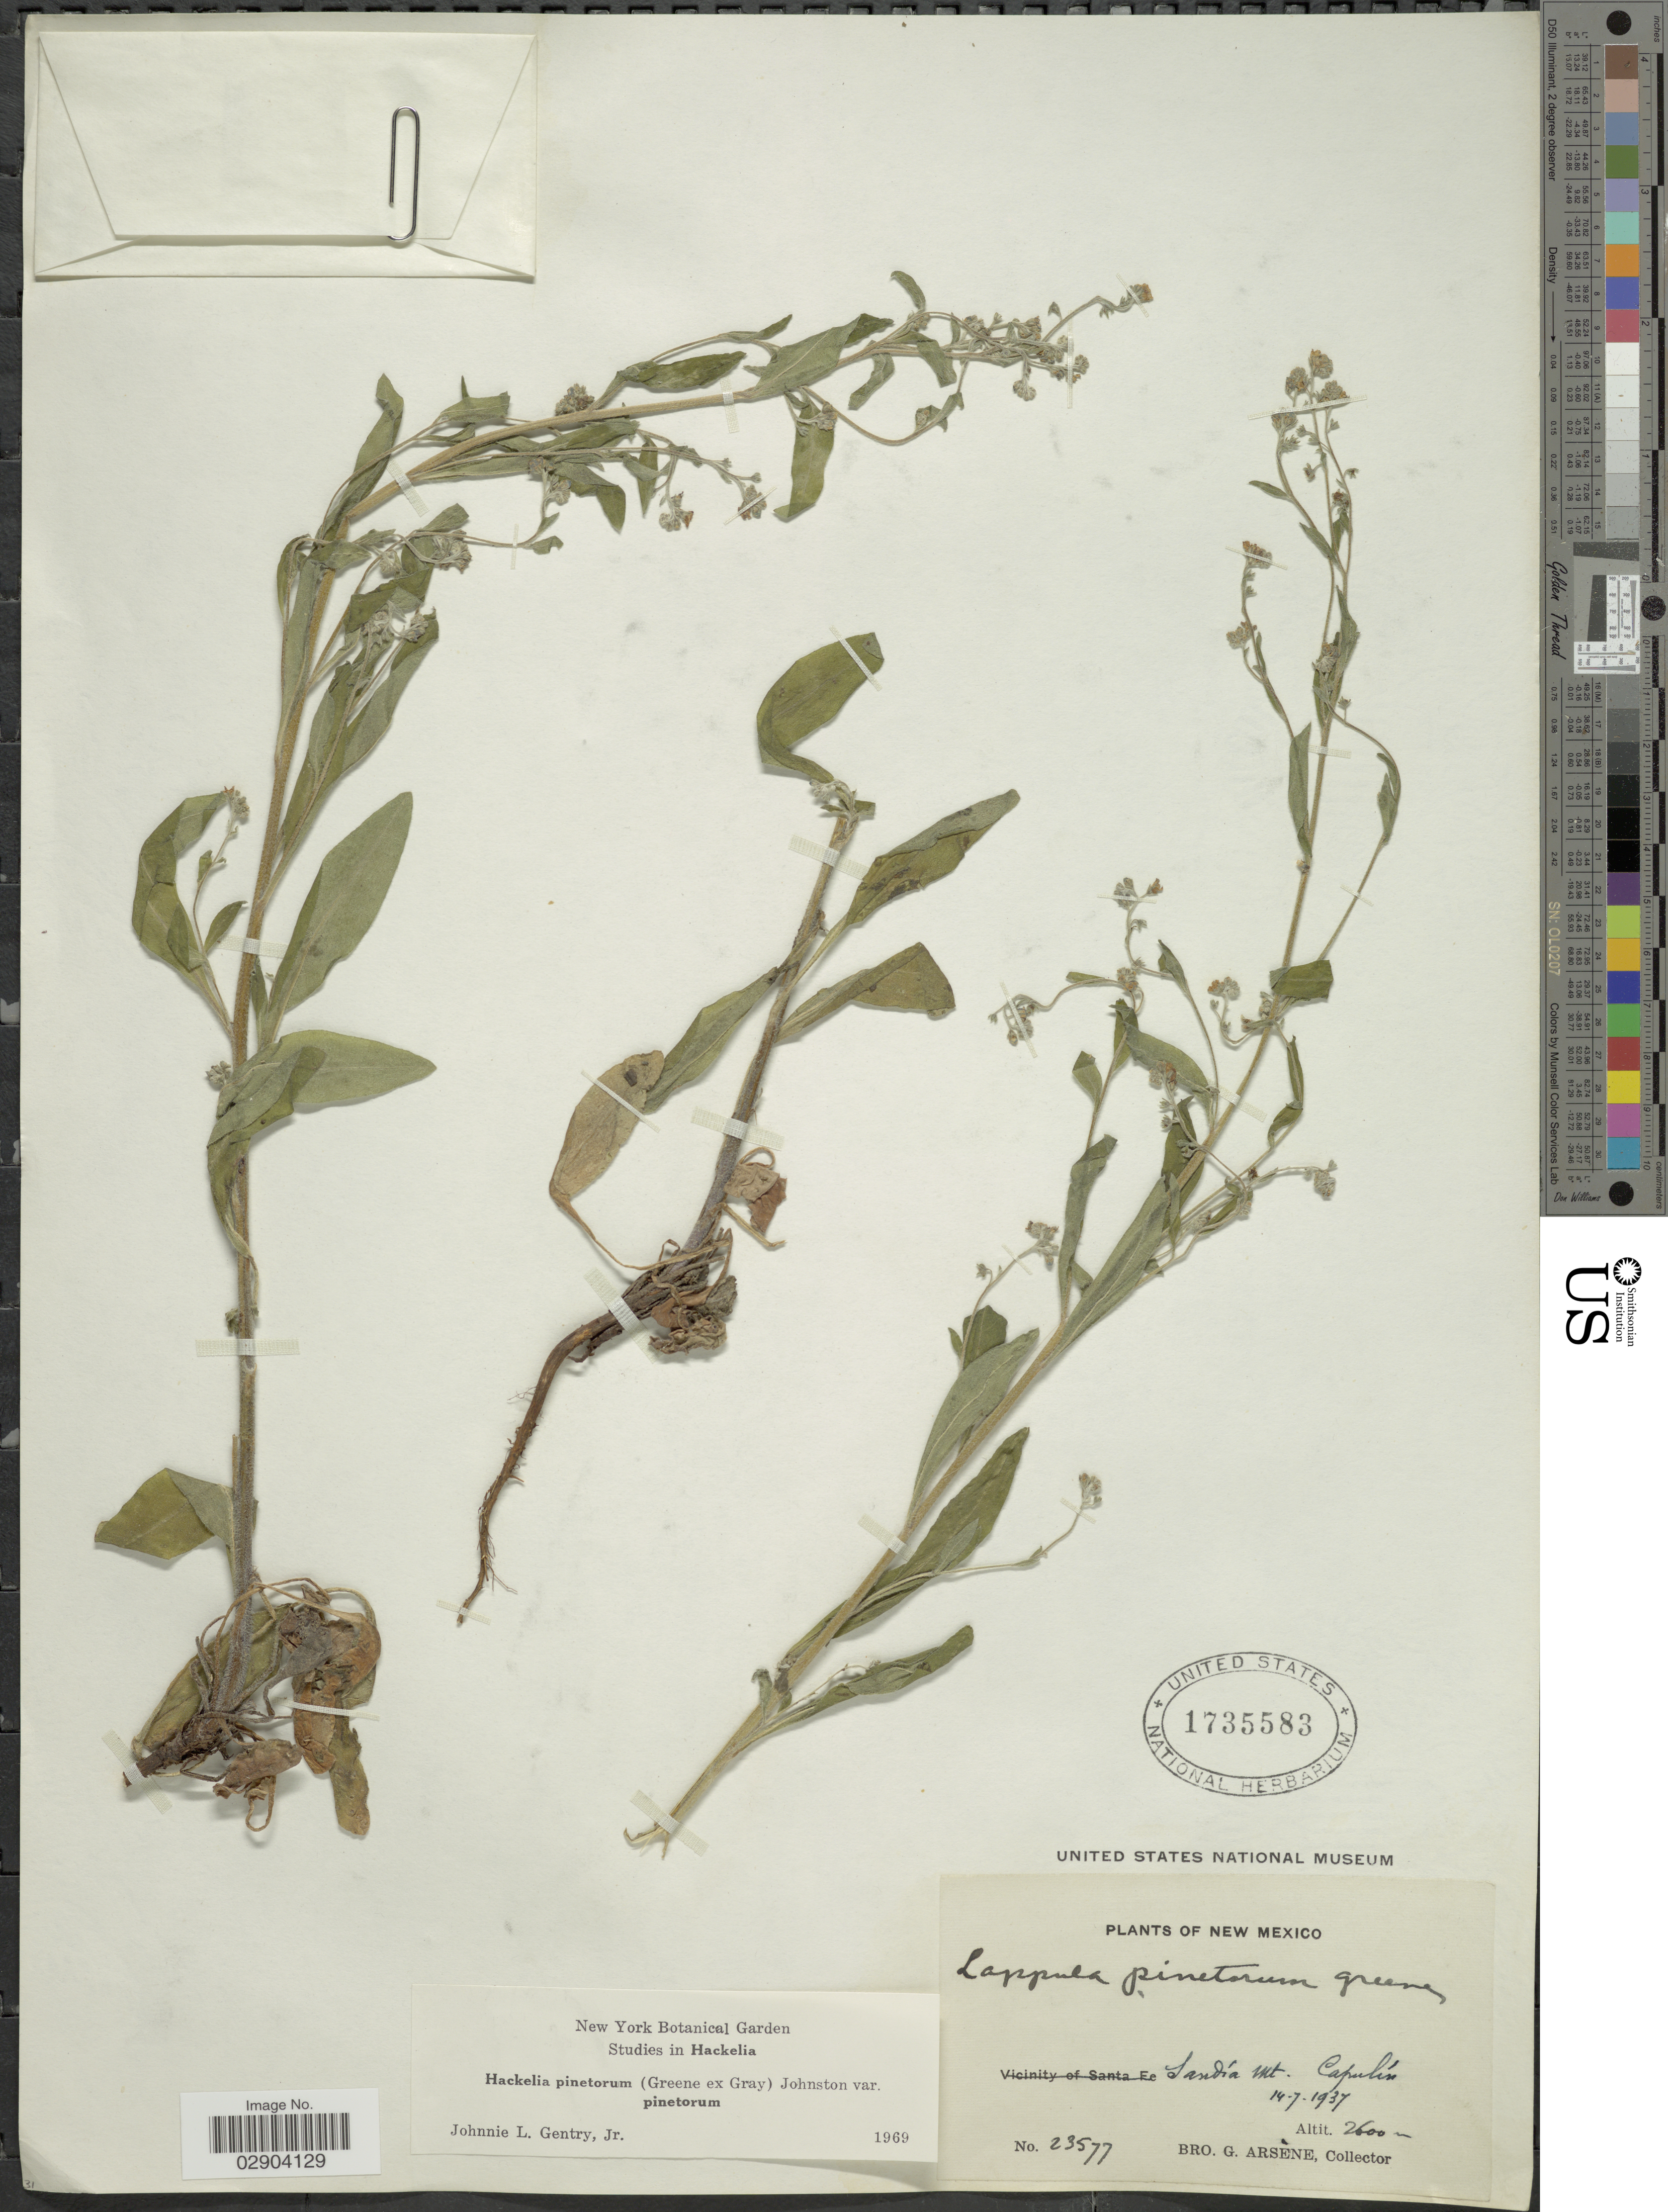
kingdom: Plantae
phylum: Tracheophyta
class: Magnoliopsida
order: Boraginales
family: Boraginaceae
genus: Hackelia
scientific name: Hackelia setosa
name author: I.M. Johnst.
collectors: Bro. G. Arsène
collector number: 23577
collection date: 1937-07-14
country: United States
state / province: New Mexico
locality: Sandia Mt. Capulín.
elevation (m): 2600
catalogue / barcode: US 1735583